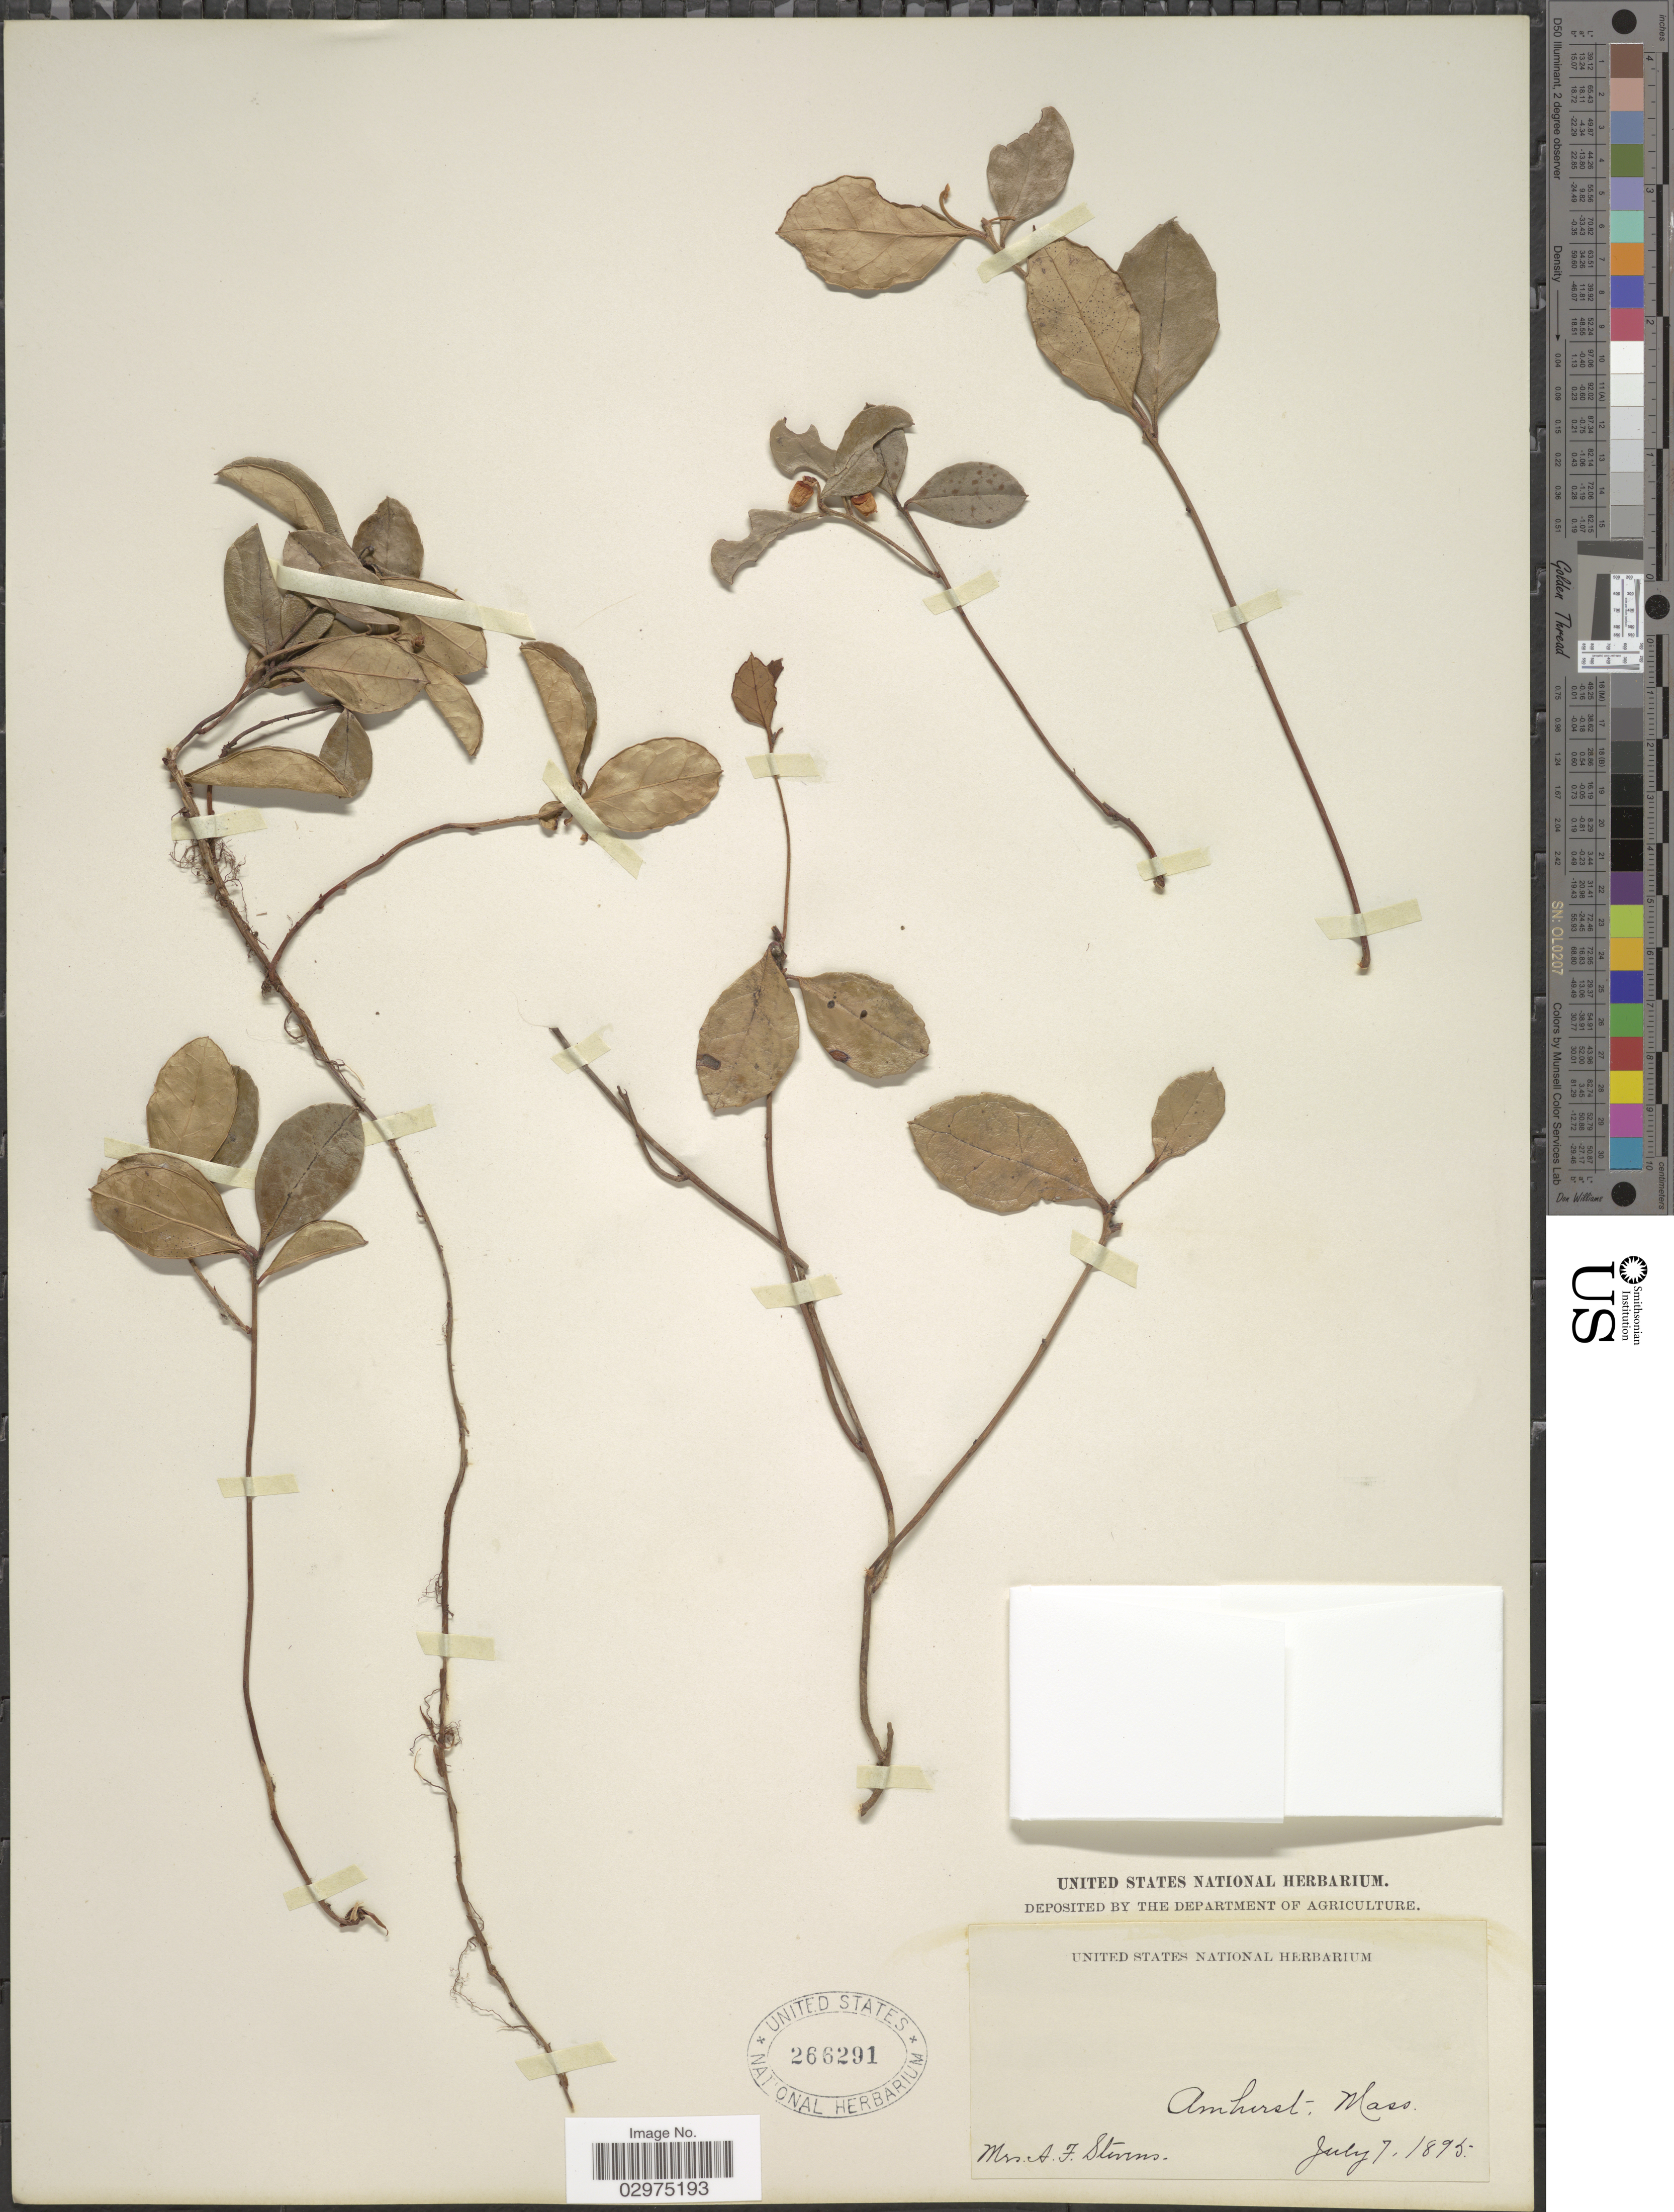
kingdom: Plantae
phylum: Tracheophyta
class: Magnoliopsida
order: Ericales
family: Ericaceae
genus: Gaultheria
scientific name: Gaultheria procumbens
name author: L.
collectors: A. Stevens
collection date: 1895-07-07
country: United States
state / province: Massachusetts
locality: Amherst.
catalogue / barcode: US 266291